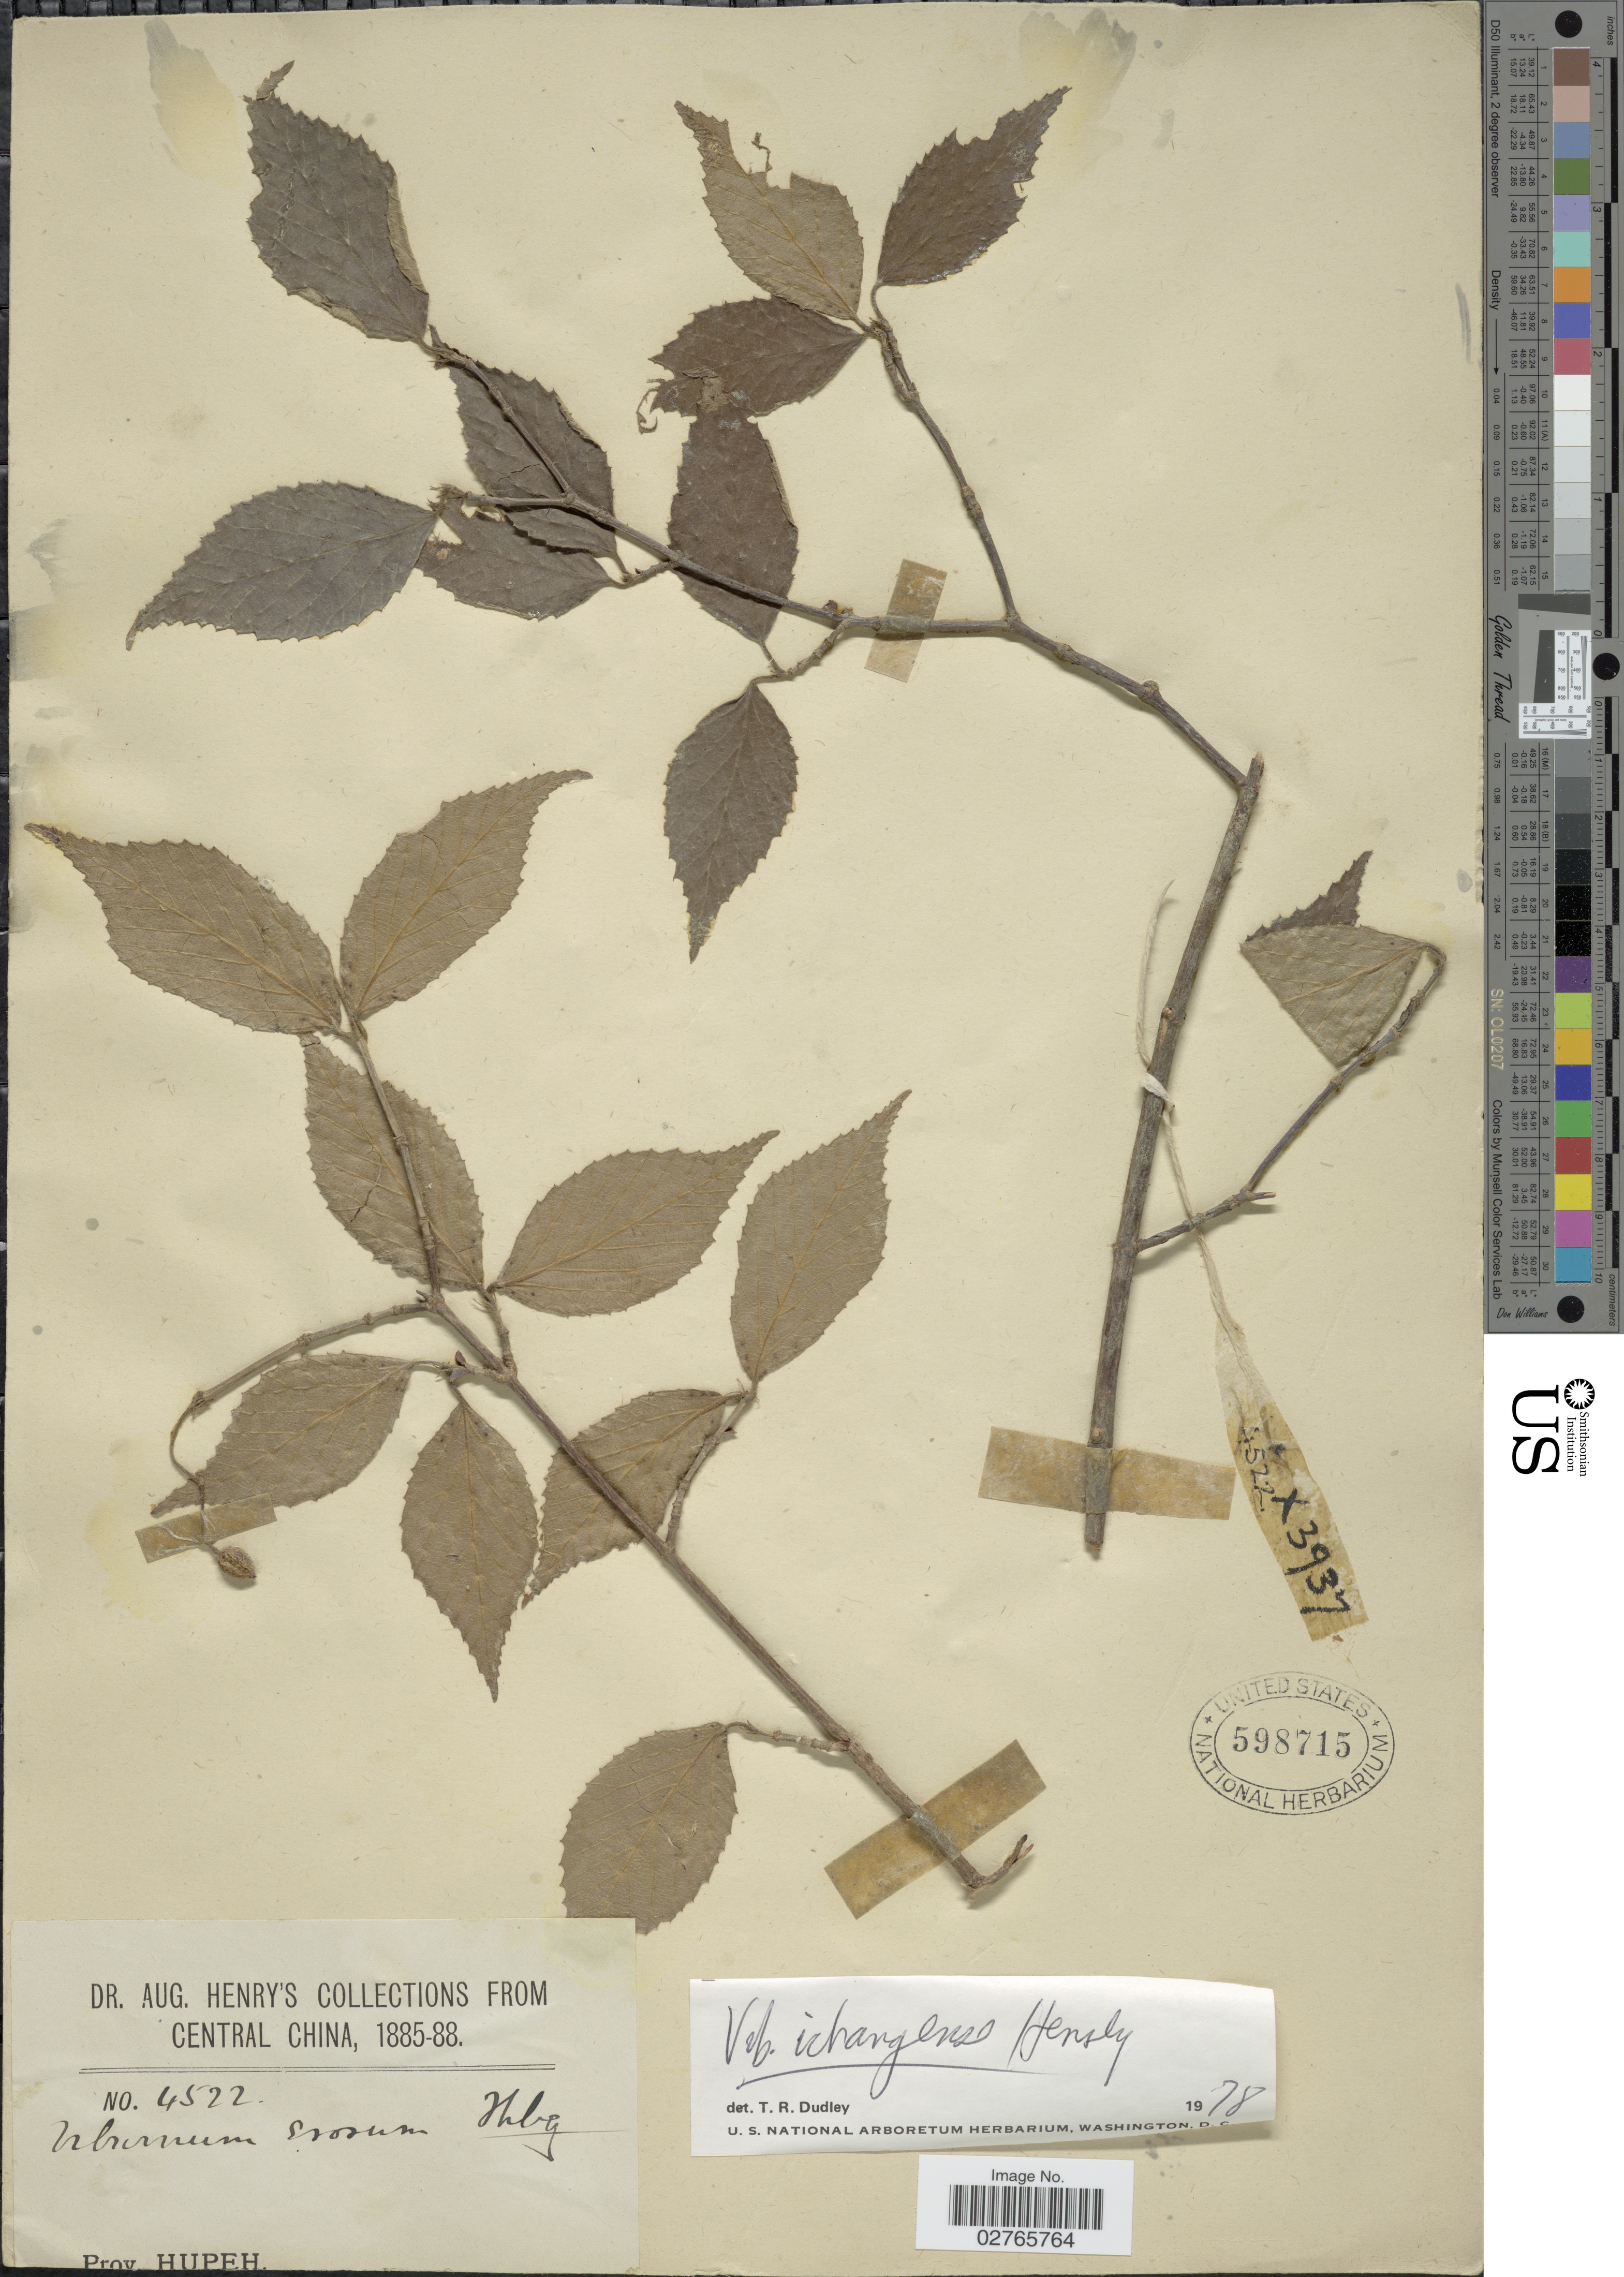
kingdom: Plantae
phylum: Tracheophyta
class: Magnoliopsida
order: Dipsacales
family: Viburnaceae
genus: Viburnum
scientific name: Viburnum erosum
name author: Thunb.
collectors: A. Henry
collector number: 4522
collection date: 1885/1888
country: China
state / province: Hubei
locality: Central China, Prov. Hupeh.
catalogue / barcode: US 598715